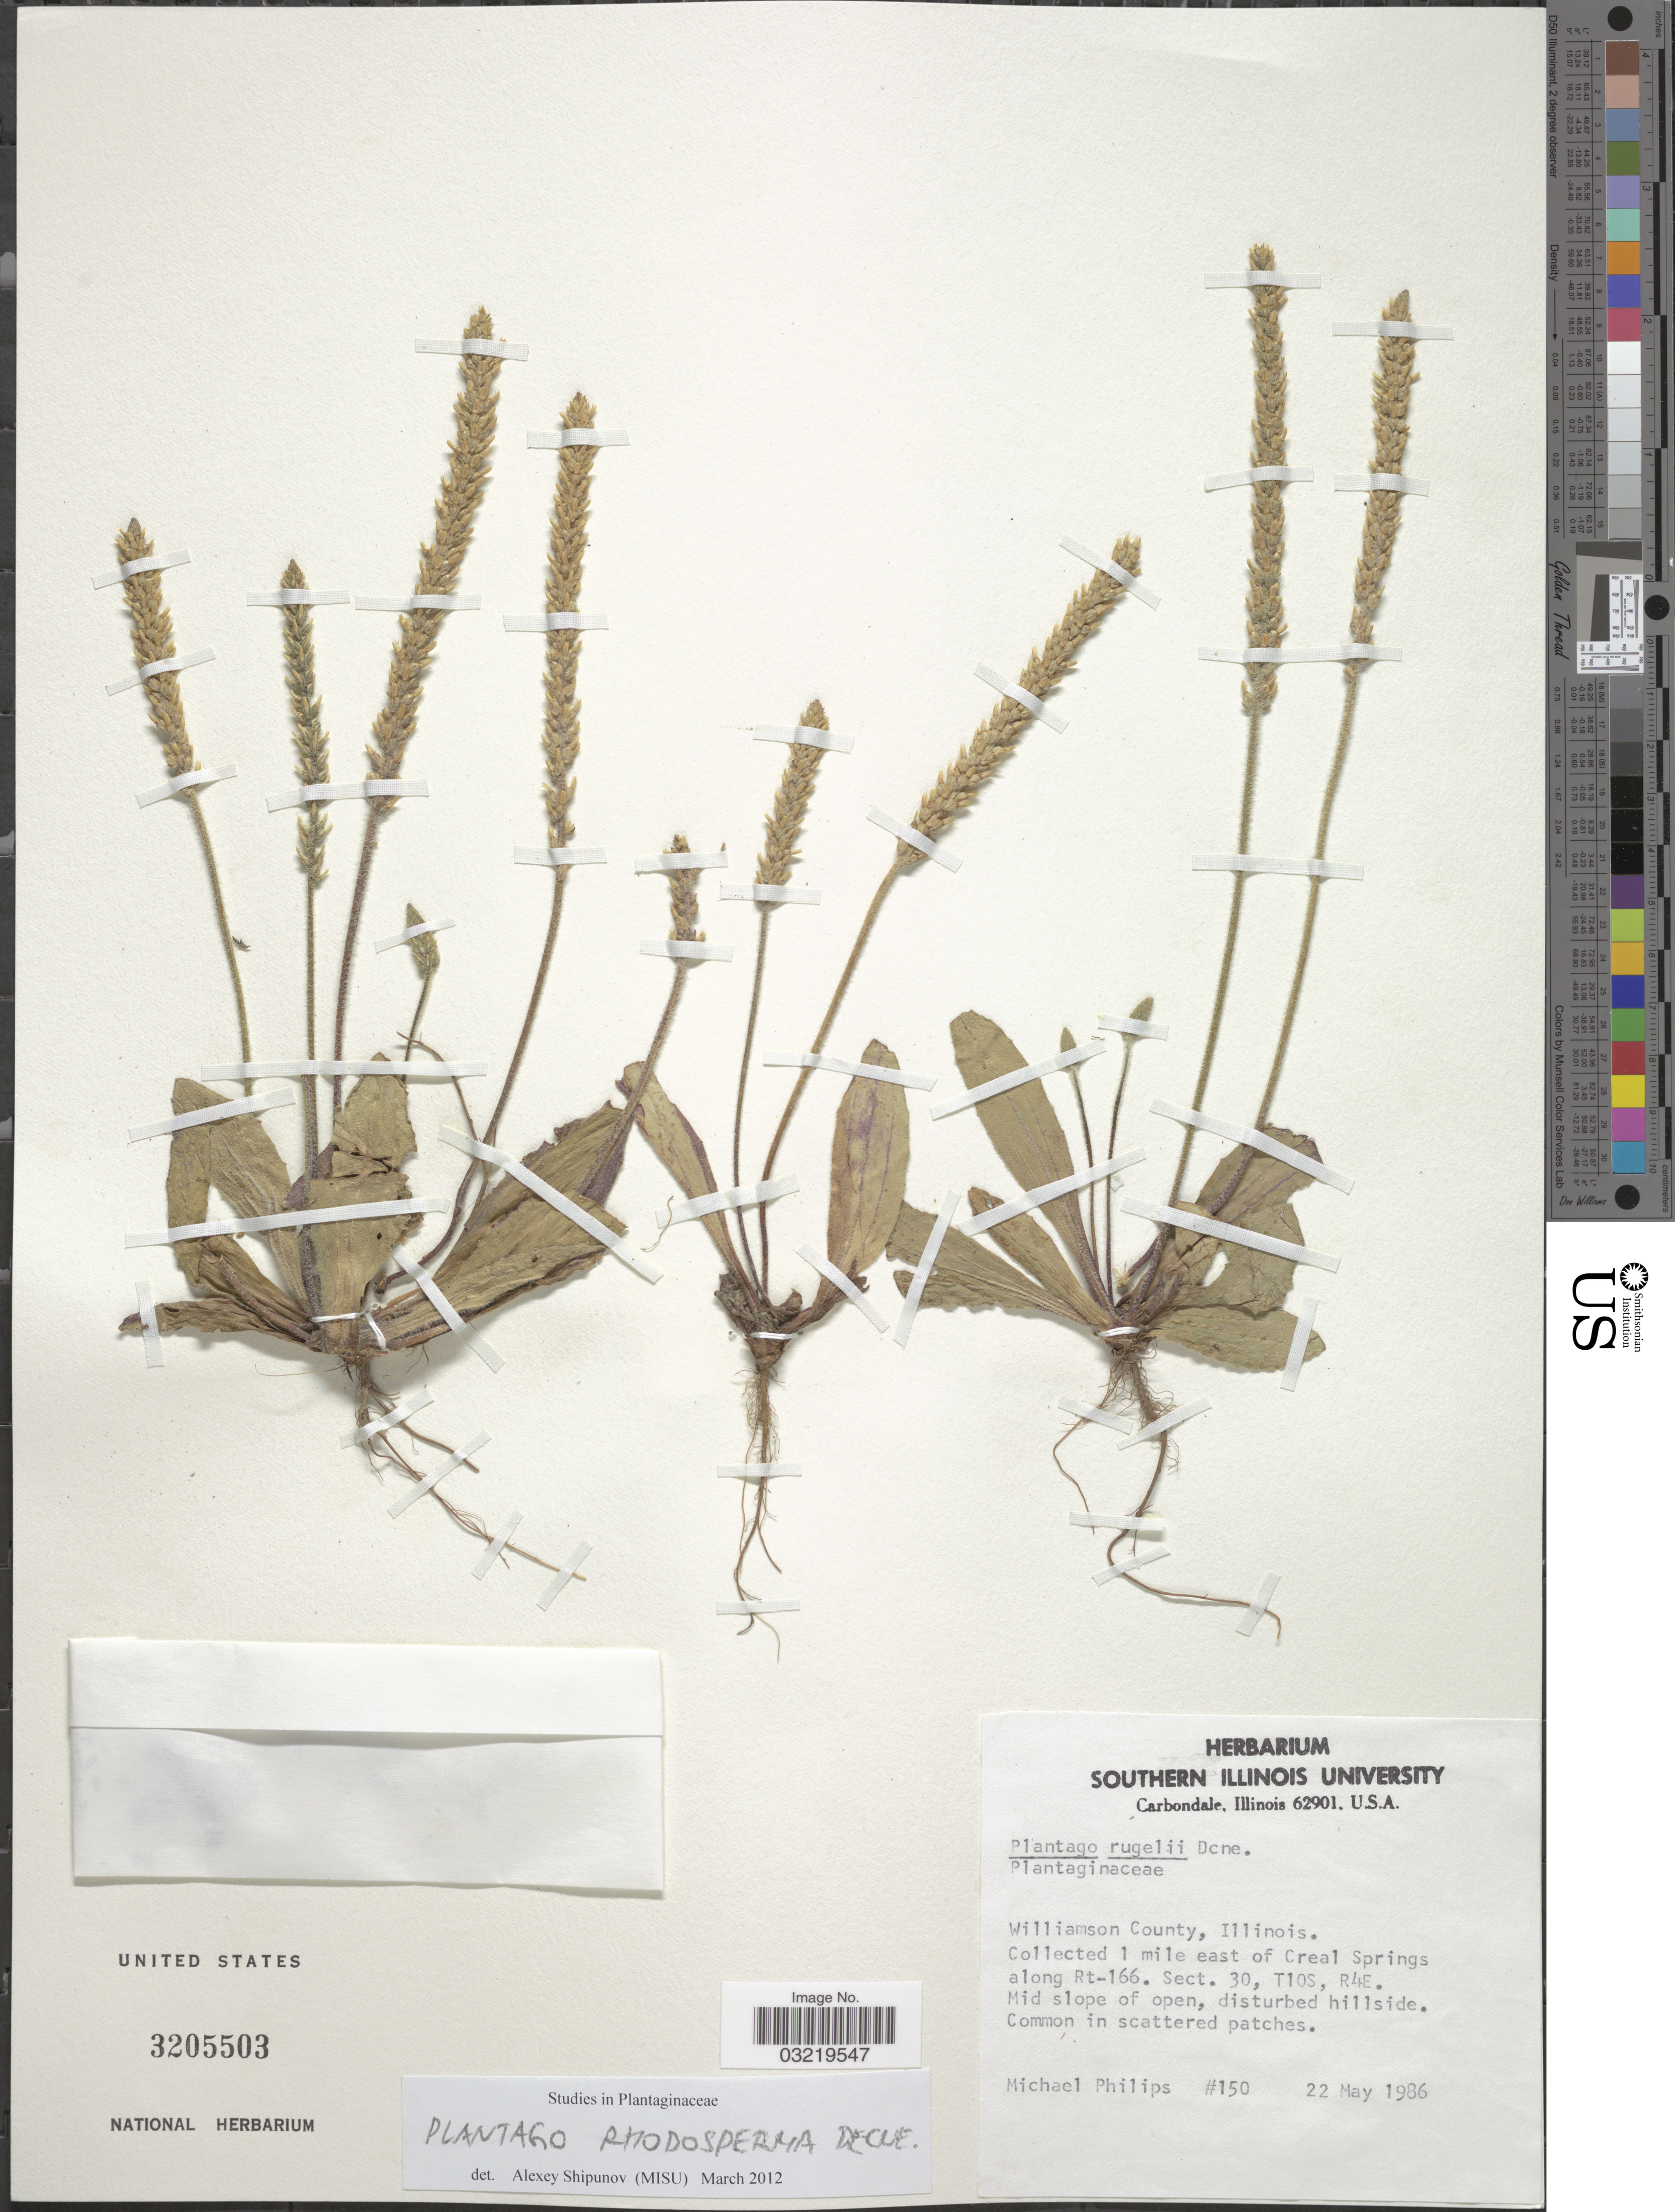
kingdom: Plantae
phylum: Tracheophyta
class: Magnoliopsida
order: Lamiales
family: Plantaginaceae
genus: Plantago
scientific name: Plantago rhodosperma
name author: Decne.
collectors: M. Philips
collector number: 150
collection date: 1986-05-22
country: United States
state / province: Illinois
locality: Williamson County. Collected 1 mile east of Cereal Springs along Rt-166. Sect. 30, T10S, R4E.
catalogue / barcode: US 3205503